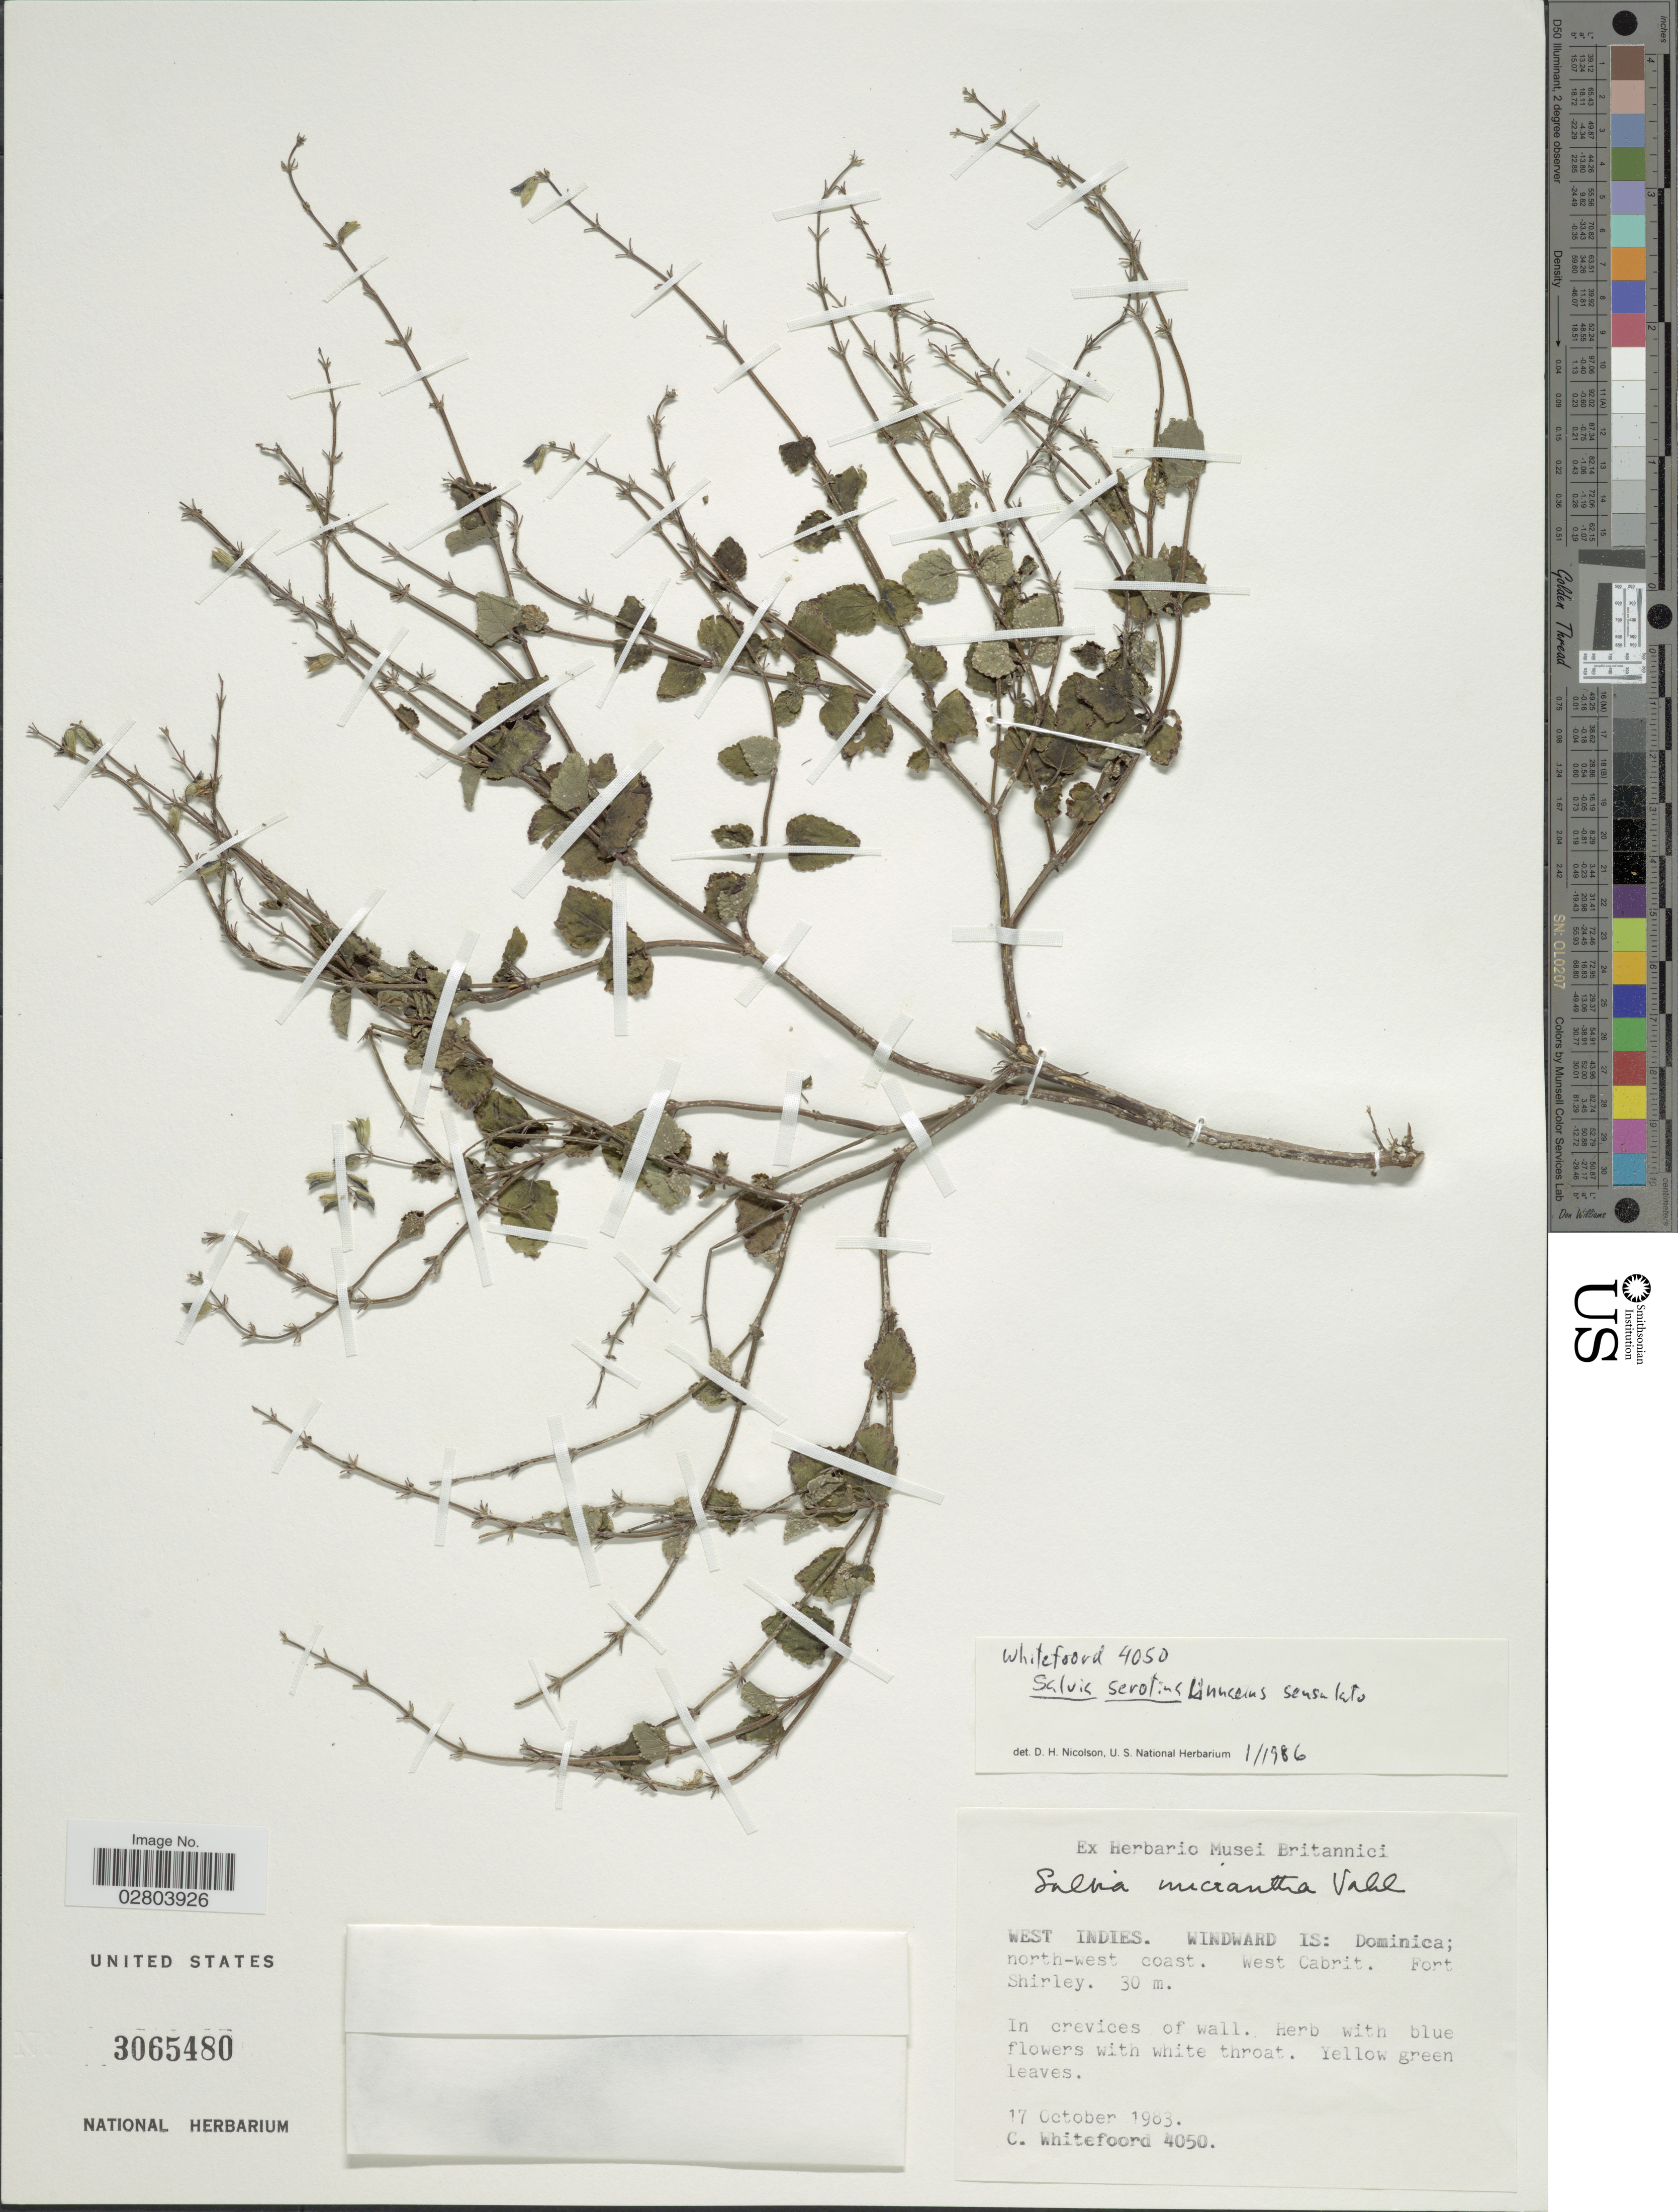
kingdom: Plantae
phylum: Tracheophyta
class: Magnoliopsida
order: Lamiales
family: Lamiaceae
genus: Salvia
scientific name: Salvia serotina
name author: L.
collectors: C. Whitefoord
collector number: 4050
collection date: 1983-10-17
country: Dominica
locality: West Indies. Windward IS: north-west coast. West Cabrit. Fort Shirley.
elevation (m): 30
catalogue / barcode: US 3065480